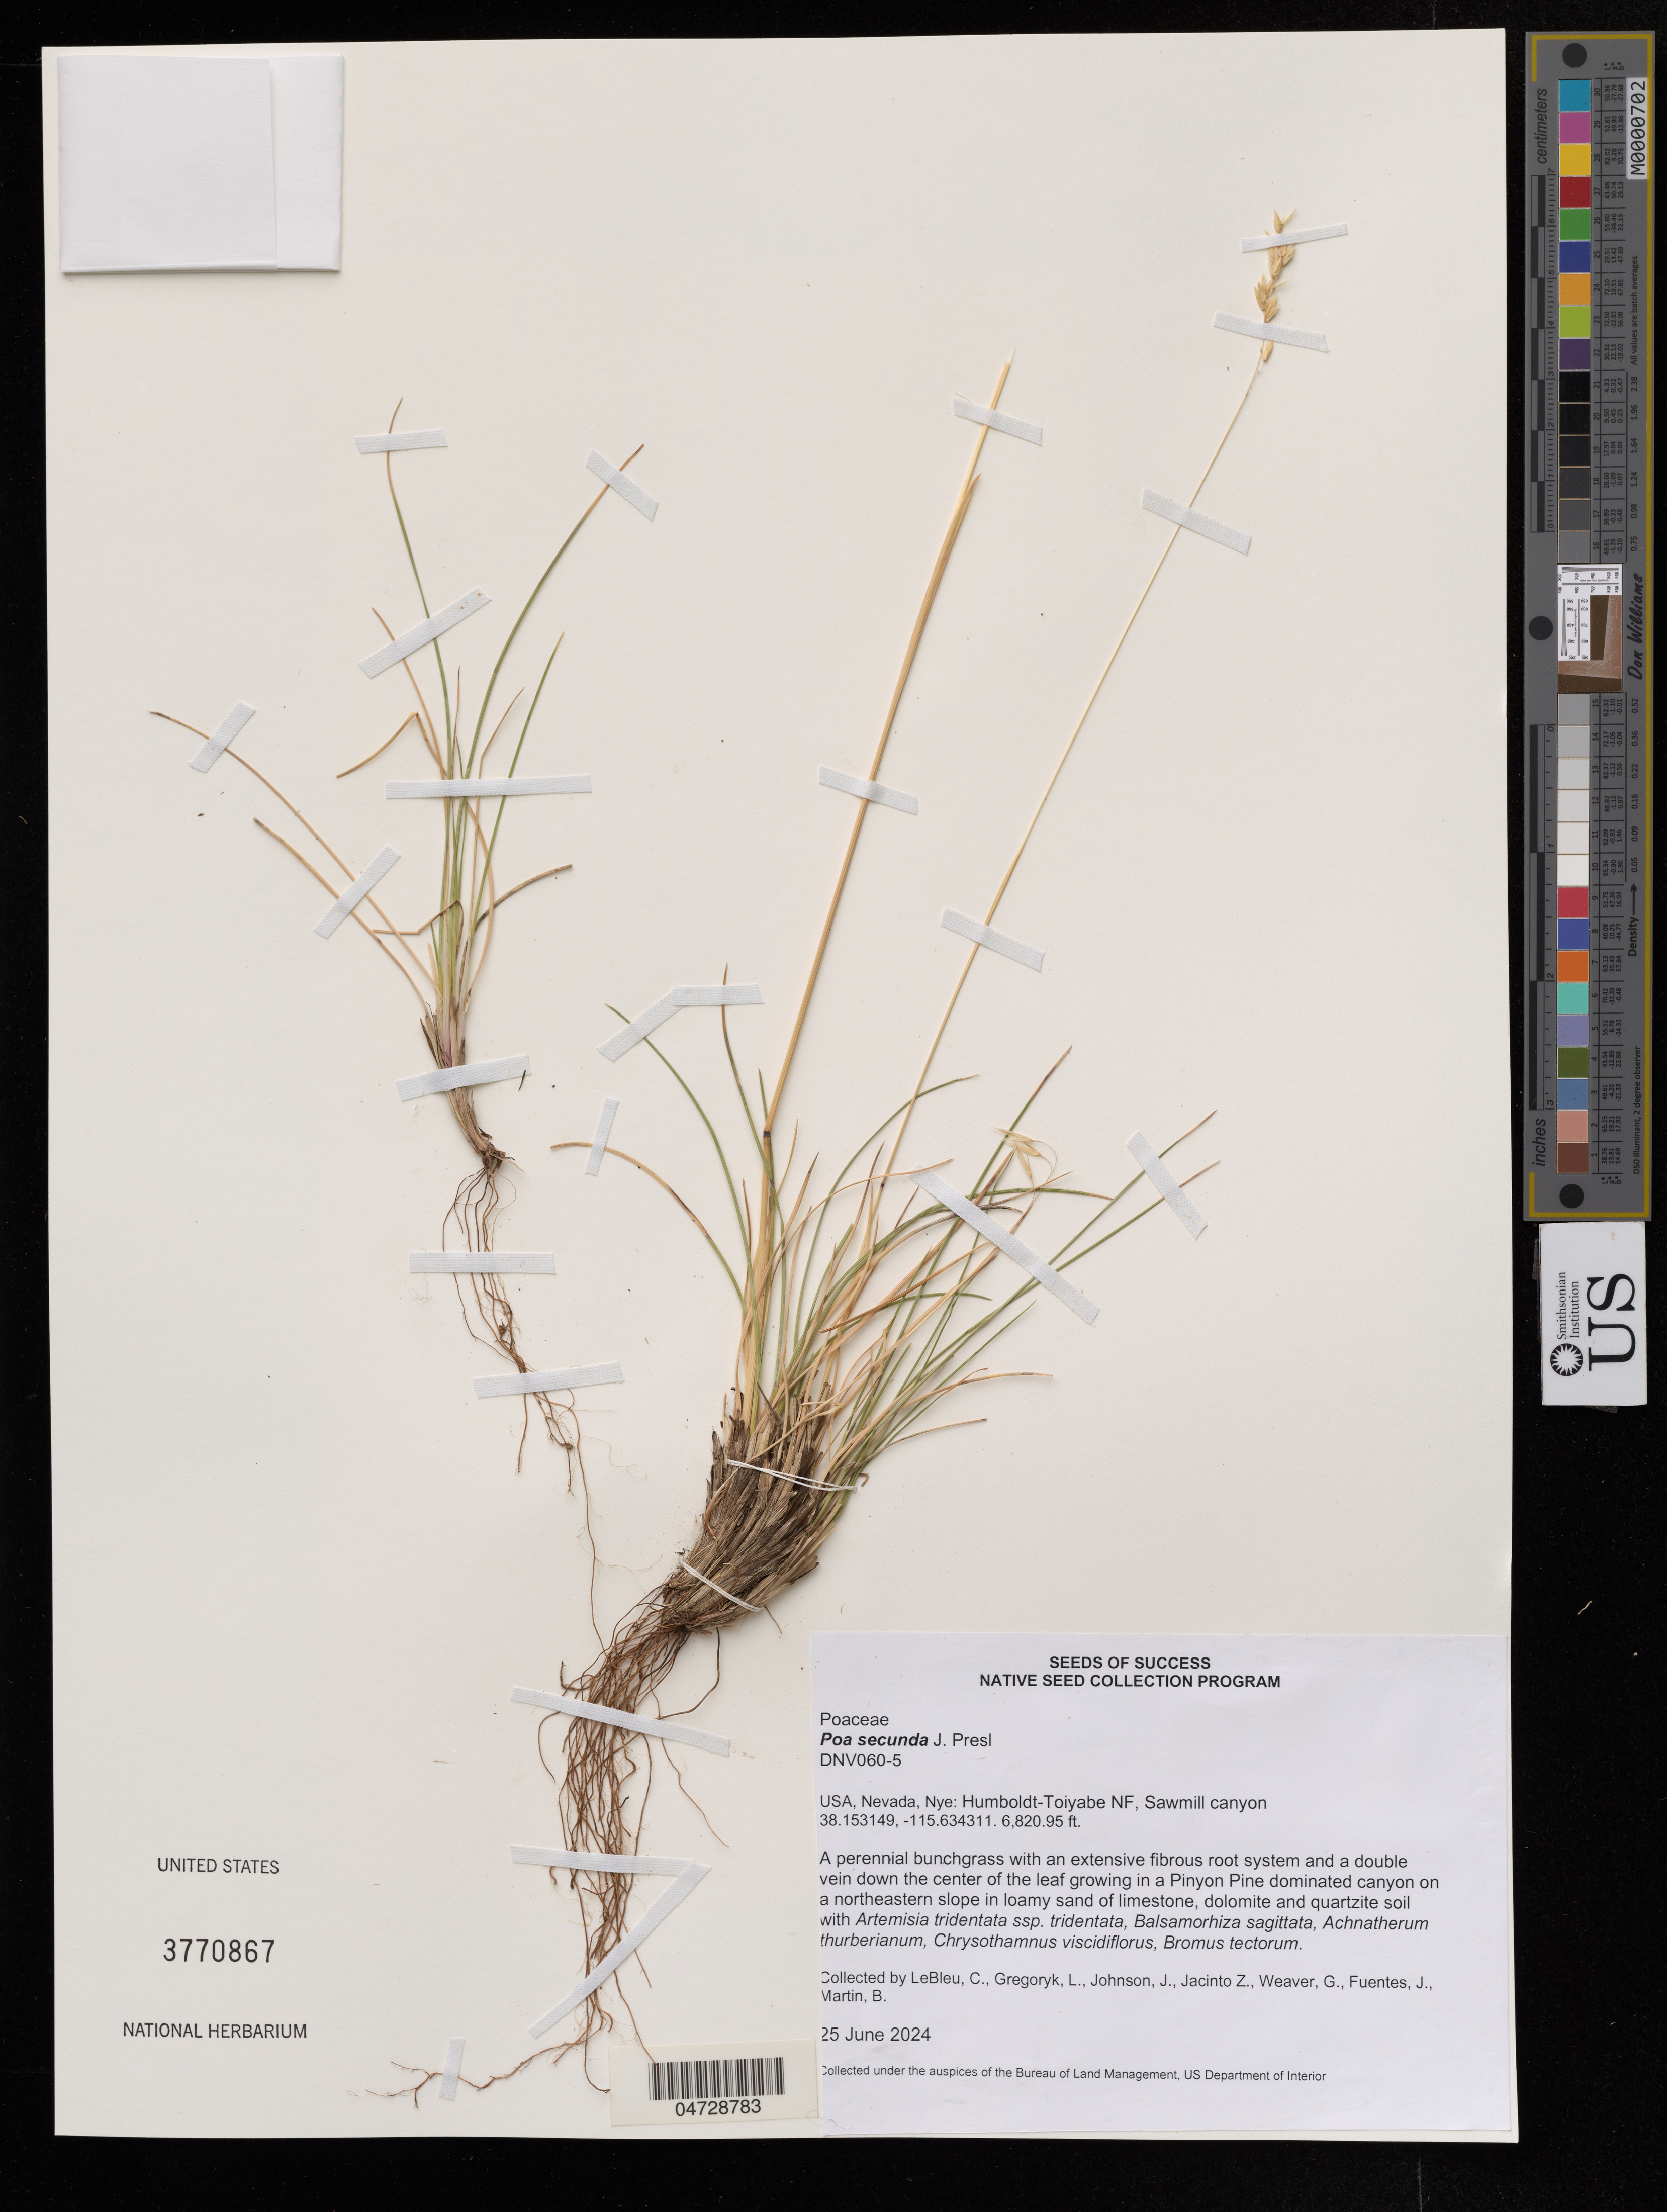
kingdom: Plantae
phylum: Tracheophyta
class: Liliopsida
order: Poales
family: Poaceae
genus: Poa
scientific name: Poa secunda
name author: J. Presl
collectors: C. LeBleu, L. Gergoryk, J. Johnson & et al.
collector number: DNV060-5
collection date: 2024-06-25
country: United States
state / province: Nevada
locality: Nye: Humboldt-Toiyabe NF, Sawmill canyon.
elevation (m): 2079.03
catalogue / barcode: US 3770867